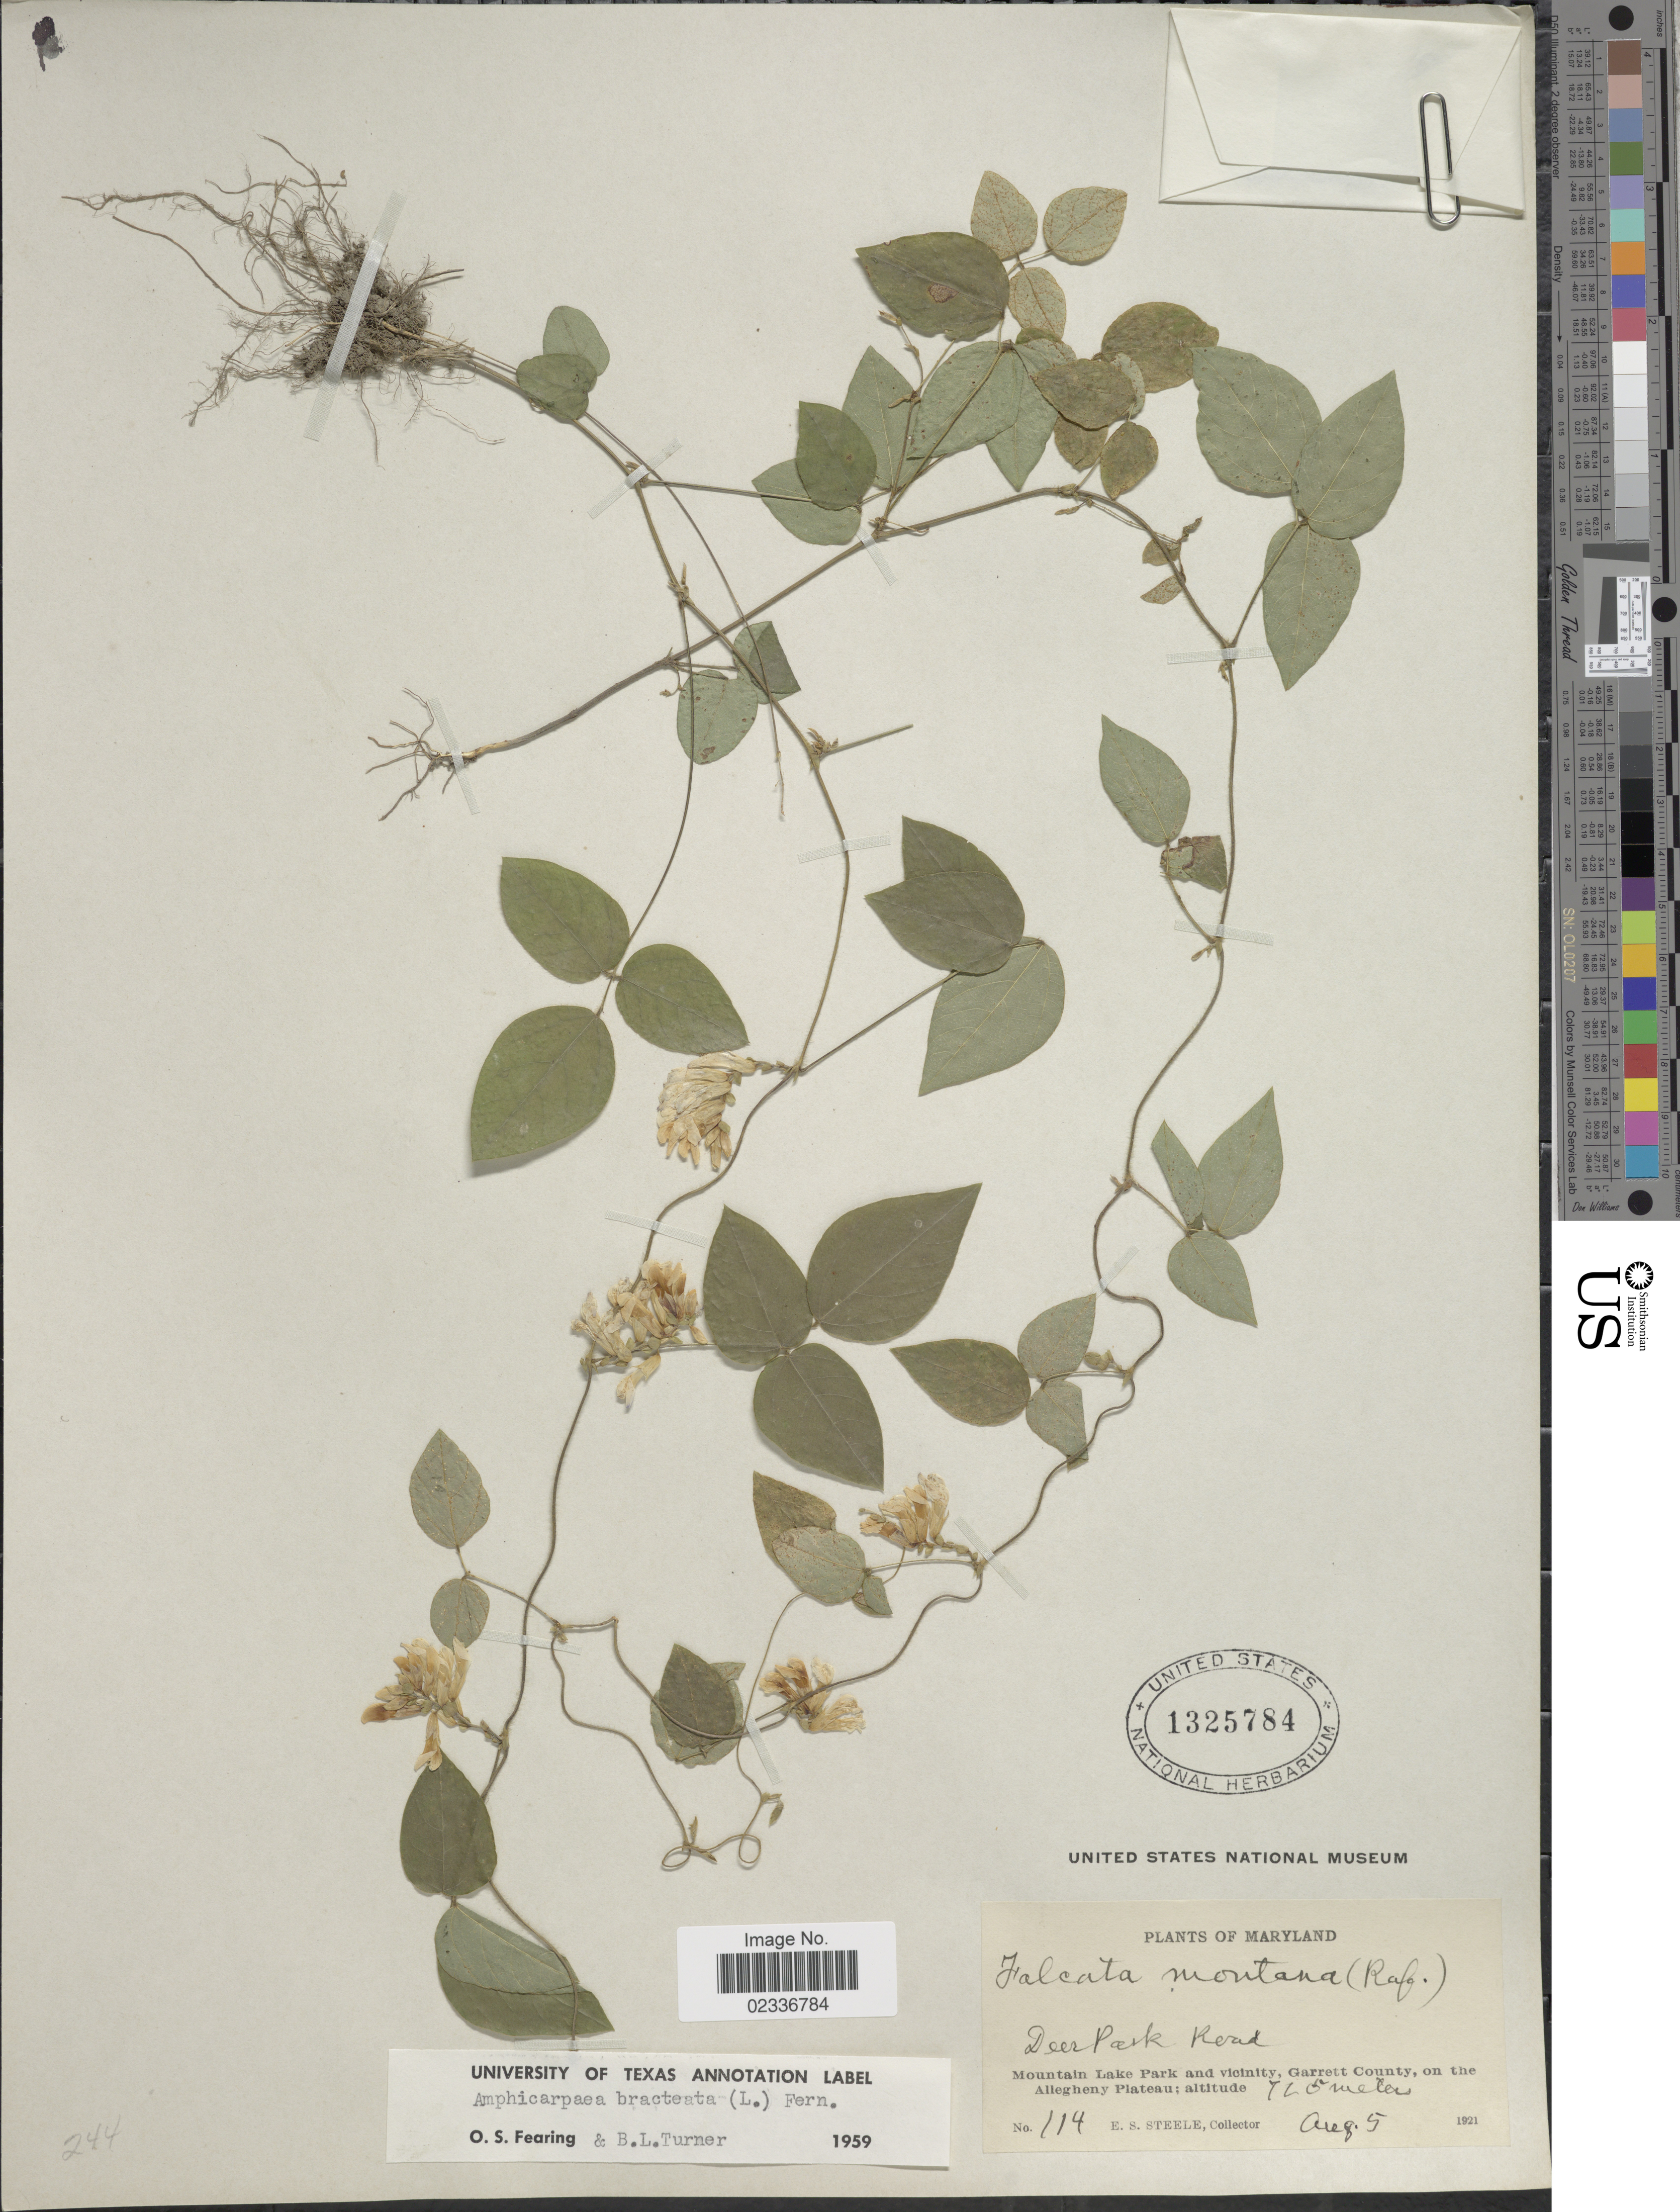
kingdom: Plantae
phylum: Tracheophyta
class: Magnoliopsida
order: Fabales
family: Fabaceae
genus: Amphicarpaea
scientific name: Amphicarpaea bracteata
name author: (L.) Fernald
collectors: E. Steele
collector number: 114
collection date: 1921-08-05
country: United States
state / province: Maryland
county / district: Garrett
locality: Dear Park Road, Mountain Lake Park and vicinity, Garrett County, on the Allegheny Plateau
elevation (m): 725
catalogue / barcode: US 1325784